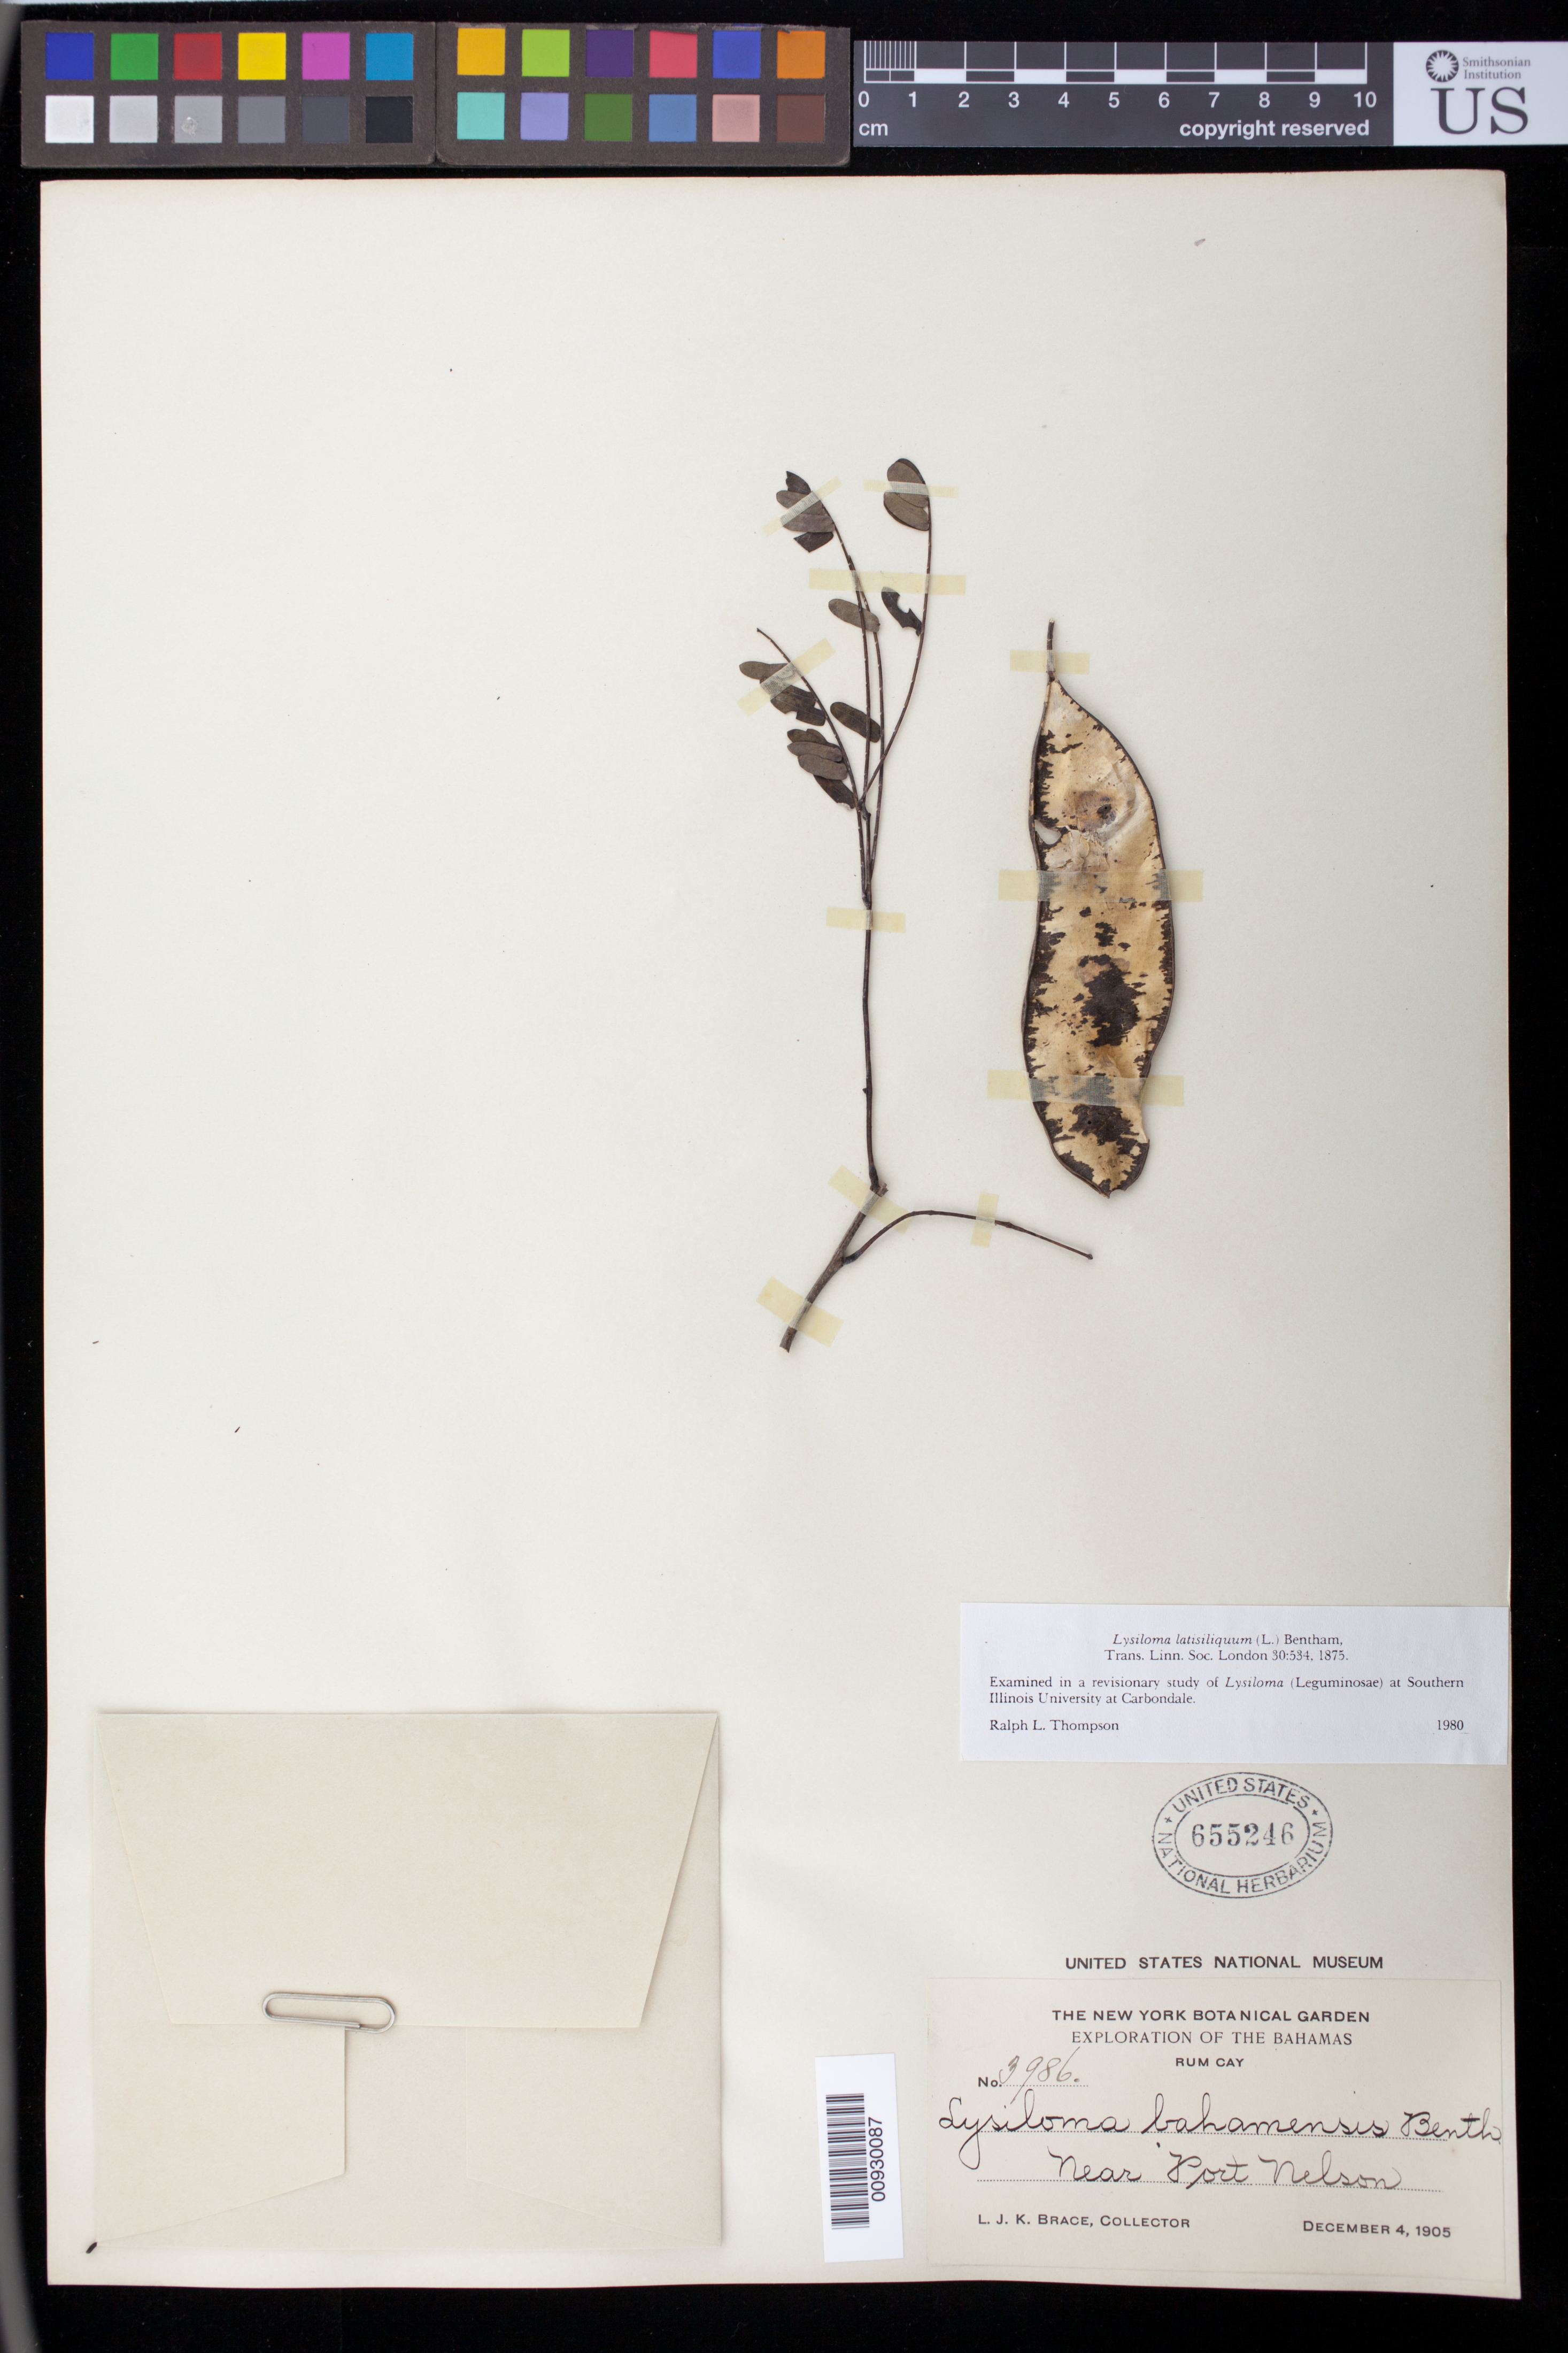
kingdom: Plantae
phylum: Tracheophyta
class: Magnoliopsida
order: Fabales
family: Fabaceae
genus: Lysiloma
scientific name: Lysiloma latisiliquum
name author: (L.) Benth.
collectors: L. J. K. Brace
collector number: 3986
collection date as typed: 04 Dec 1905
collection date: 1905-12-04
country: Bahamas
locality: Rum Cay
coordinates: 0 N, 0 E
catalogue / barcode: US 655246